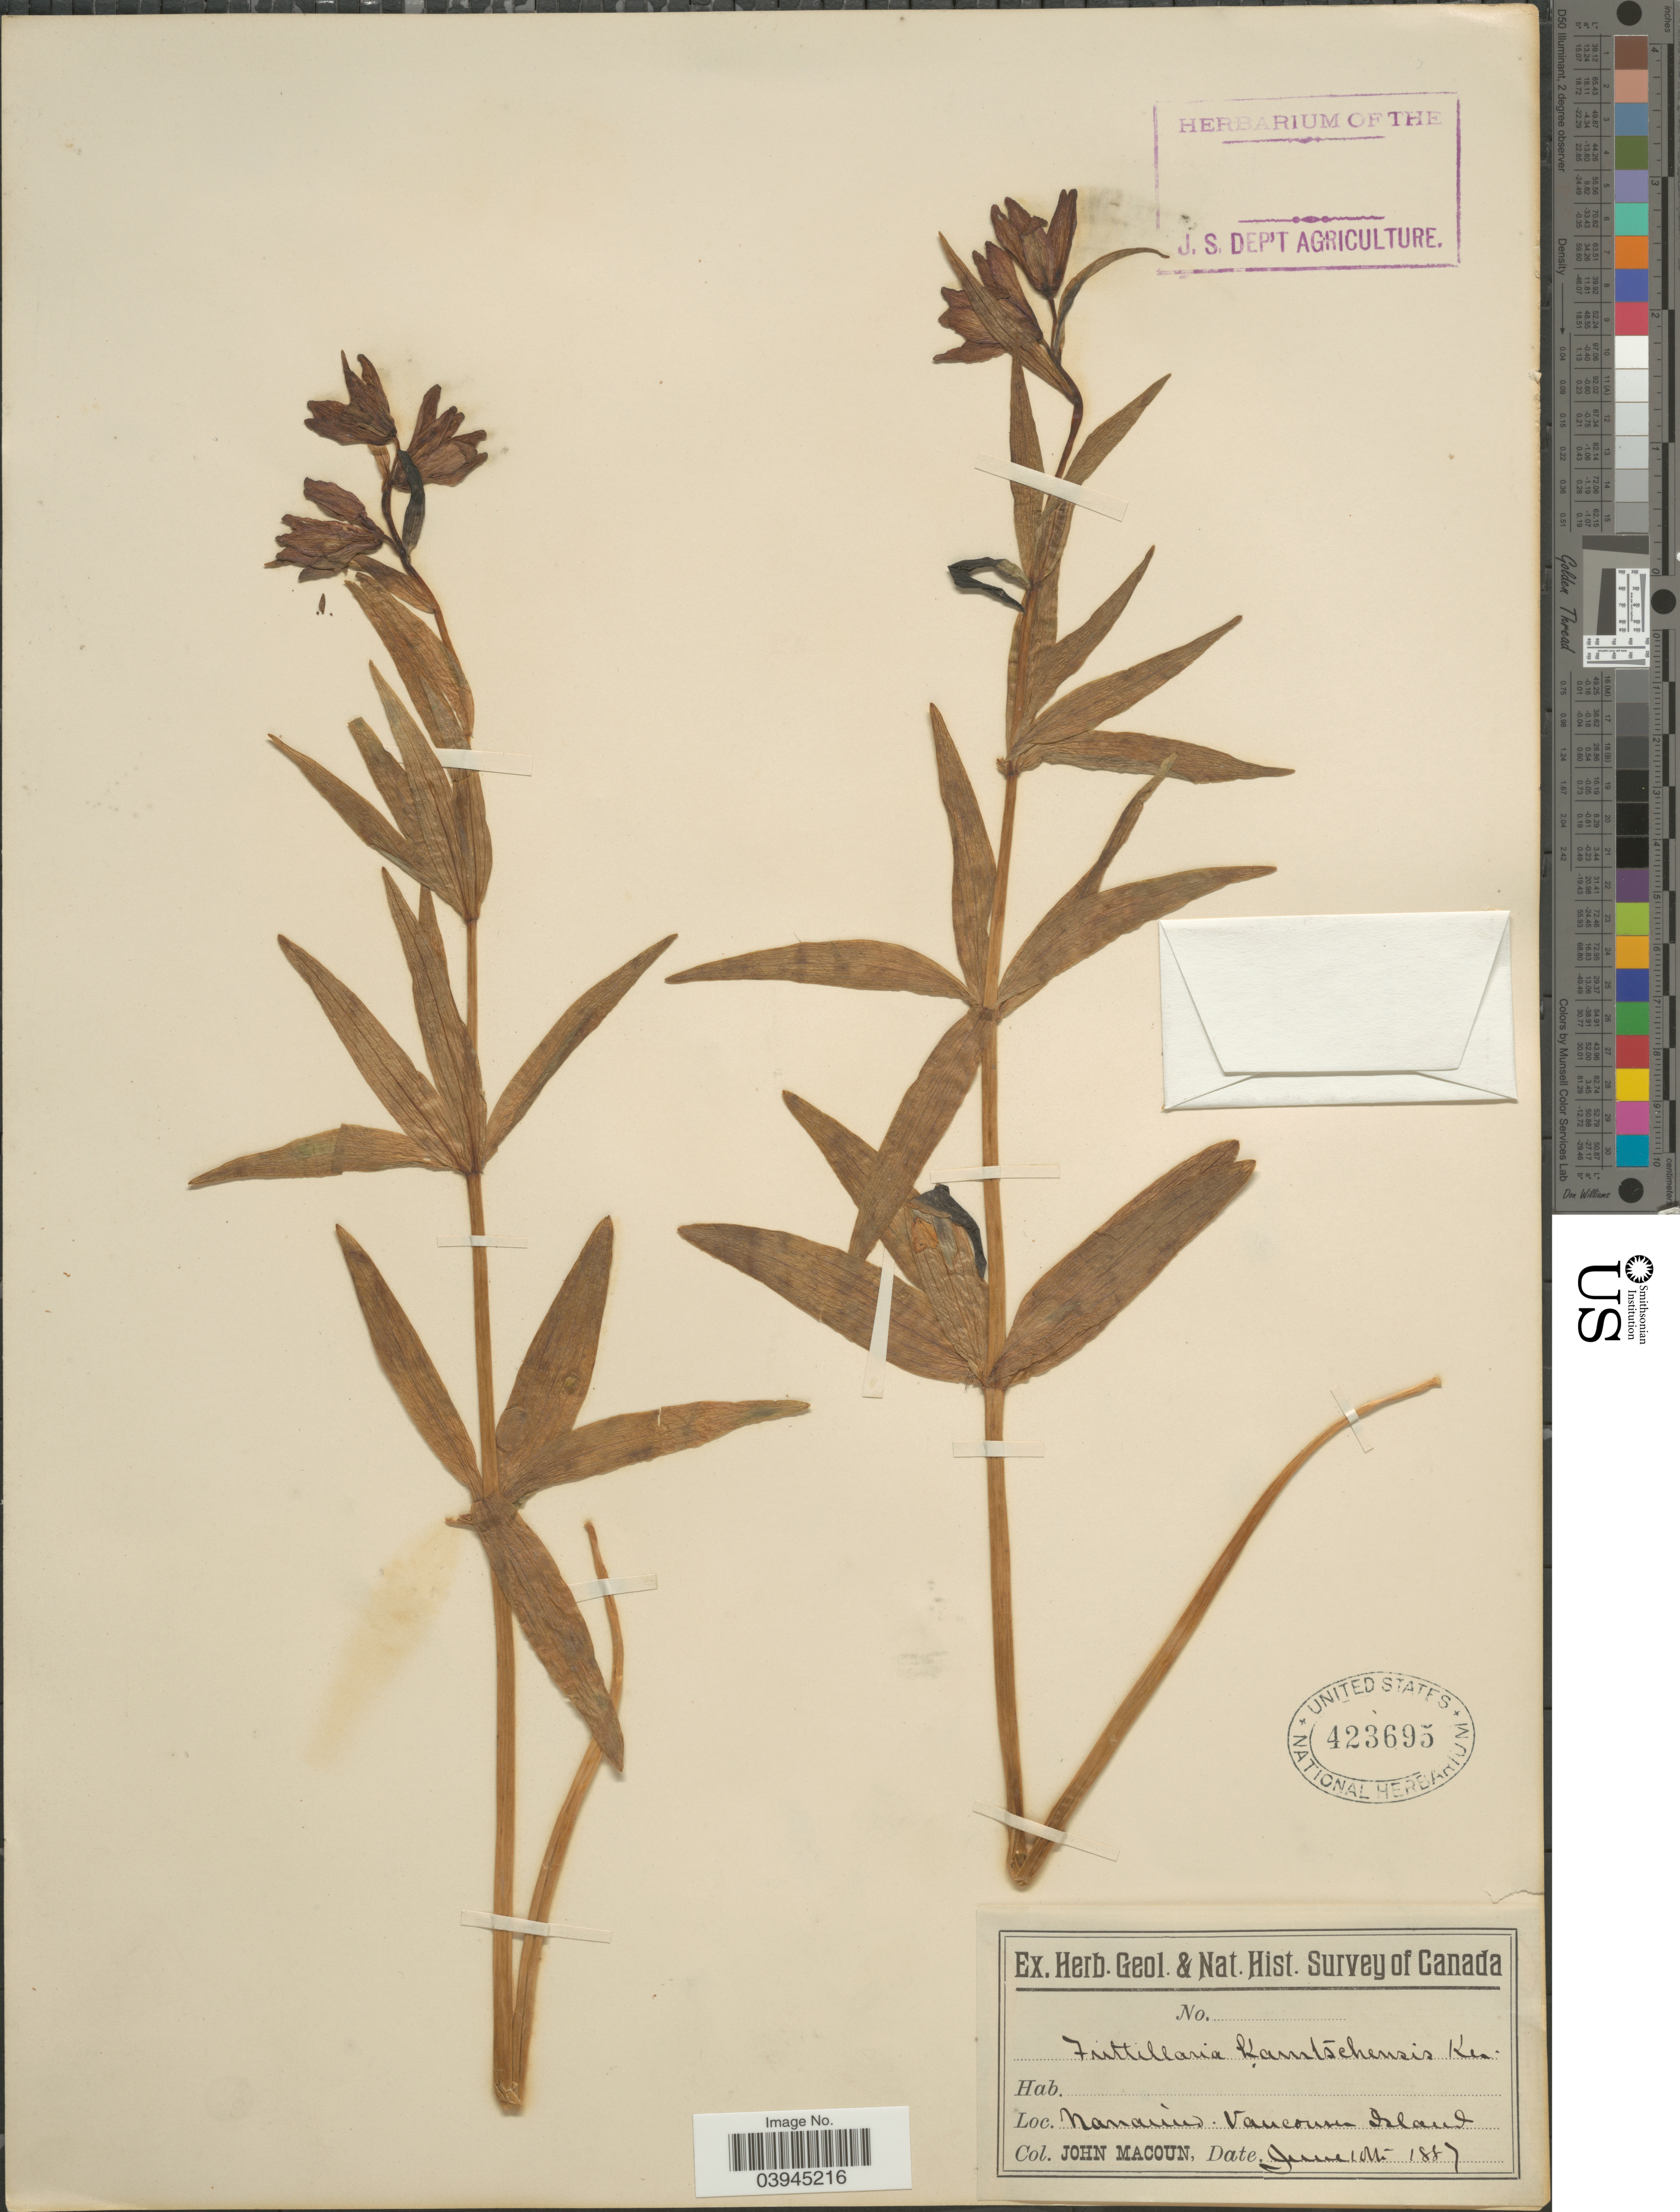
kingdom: Plantae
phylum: Tracheophyta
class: Liliopsida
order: Liliales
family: Liliaceae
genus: Fritillaria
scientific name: Fritillaria camschatcensis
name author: (L.) Ker Gawl.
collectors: J. Macoun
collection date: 1887-06-10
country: Canada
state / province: British Columbia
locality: Nanaimo. Vancouver Island.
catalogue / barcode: US 423695